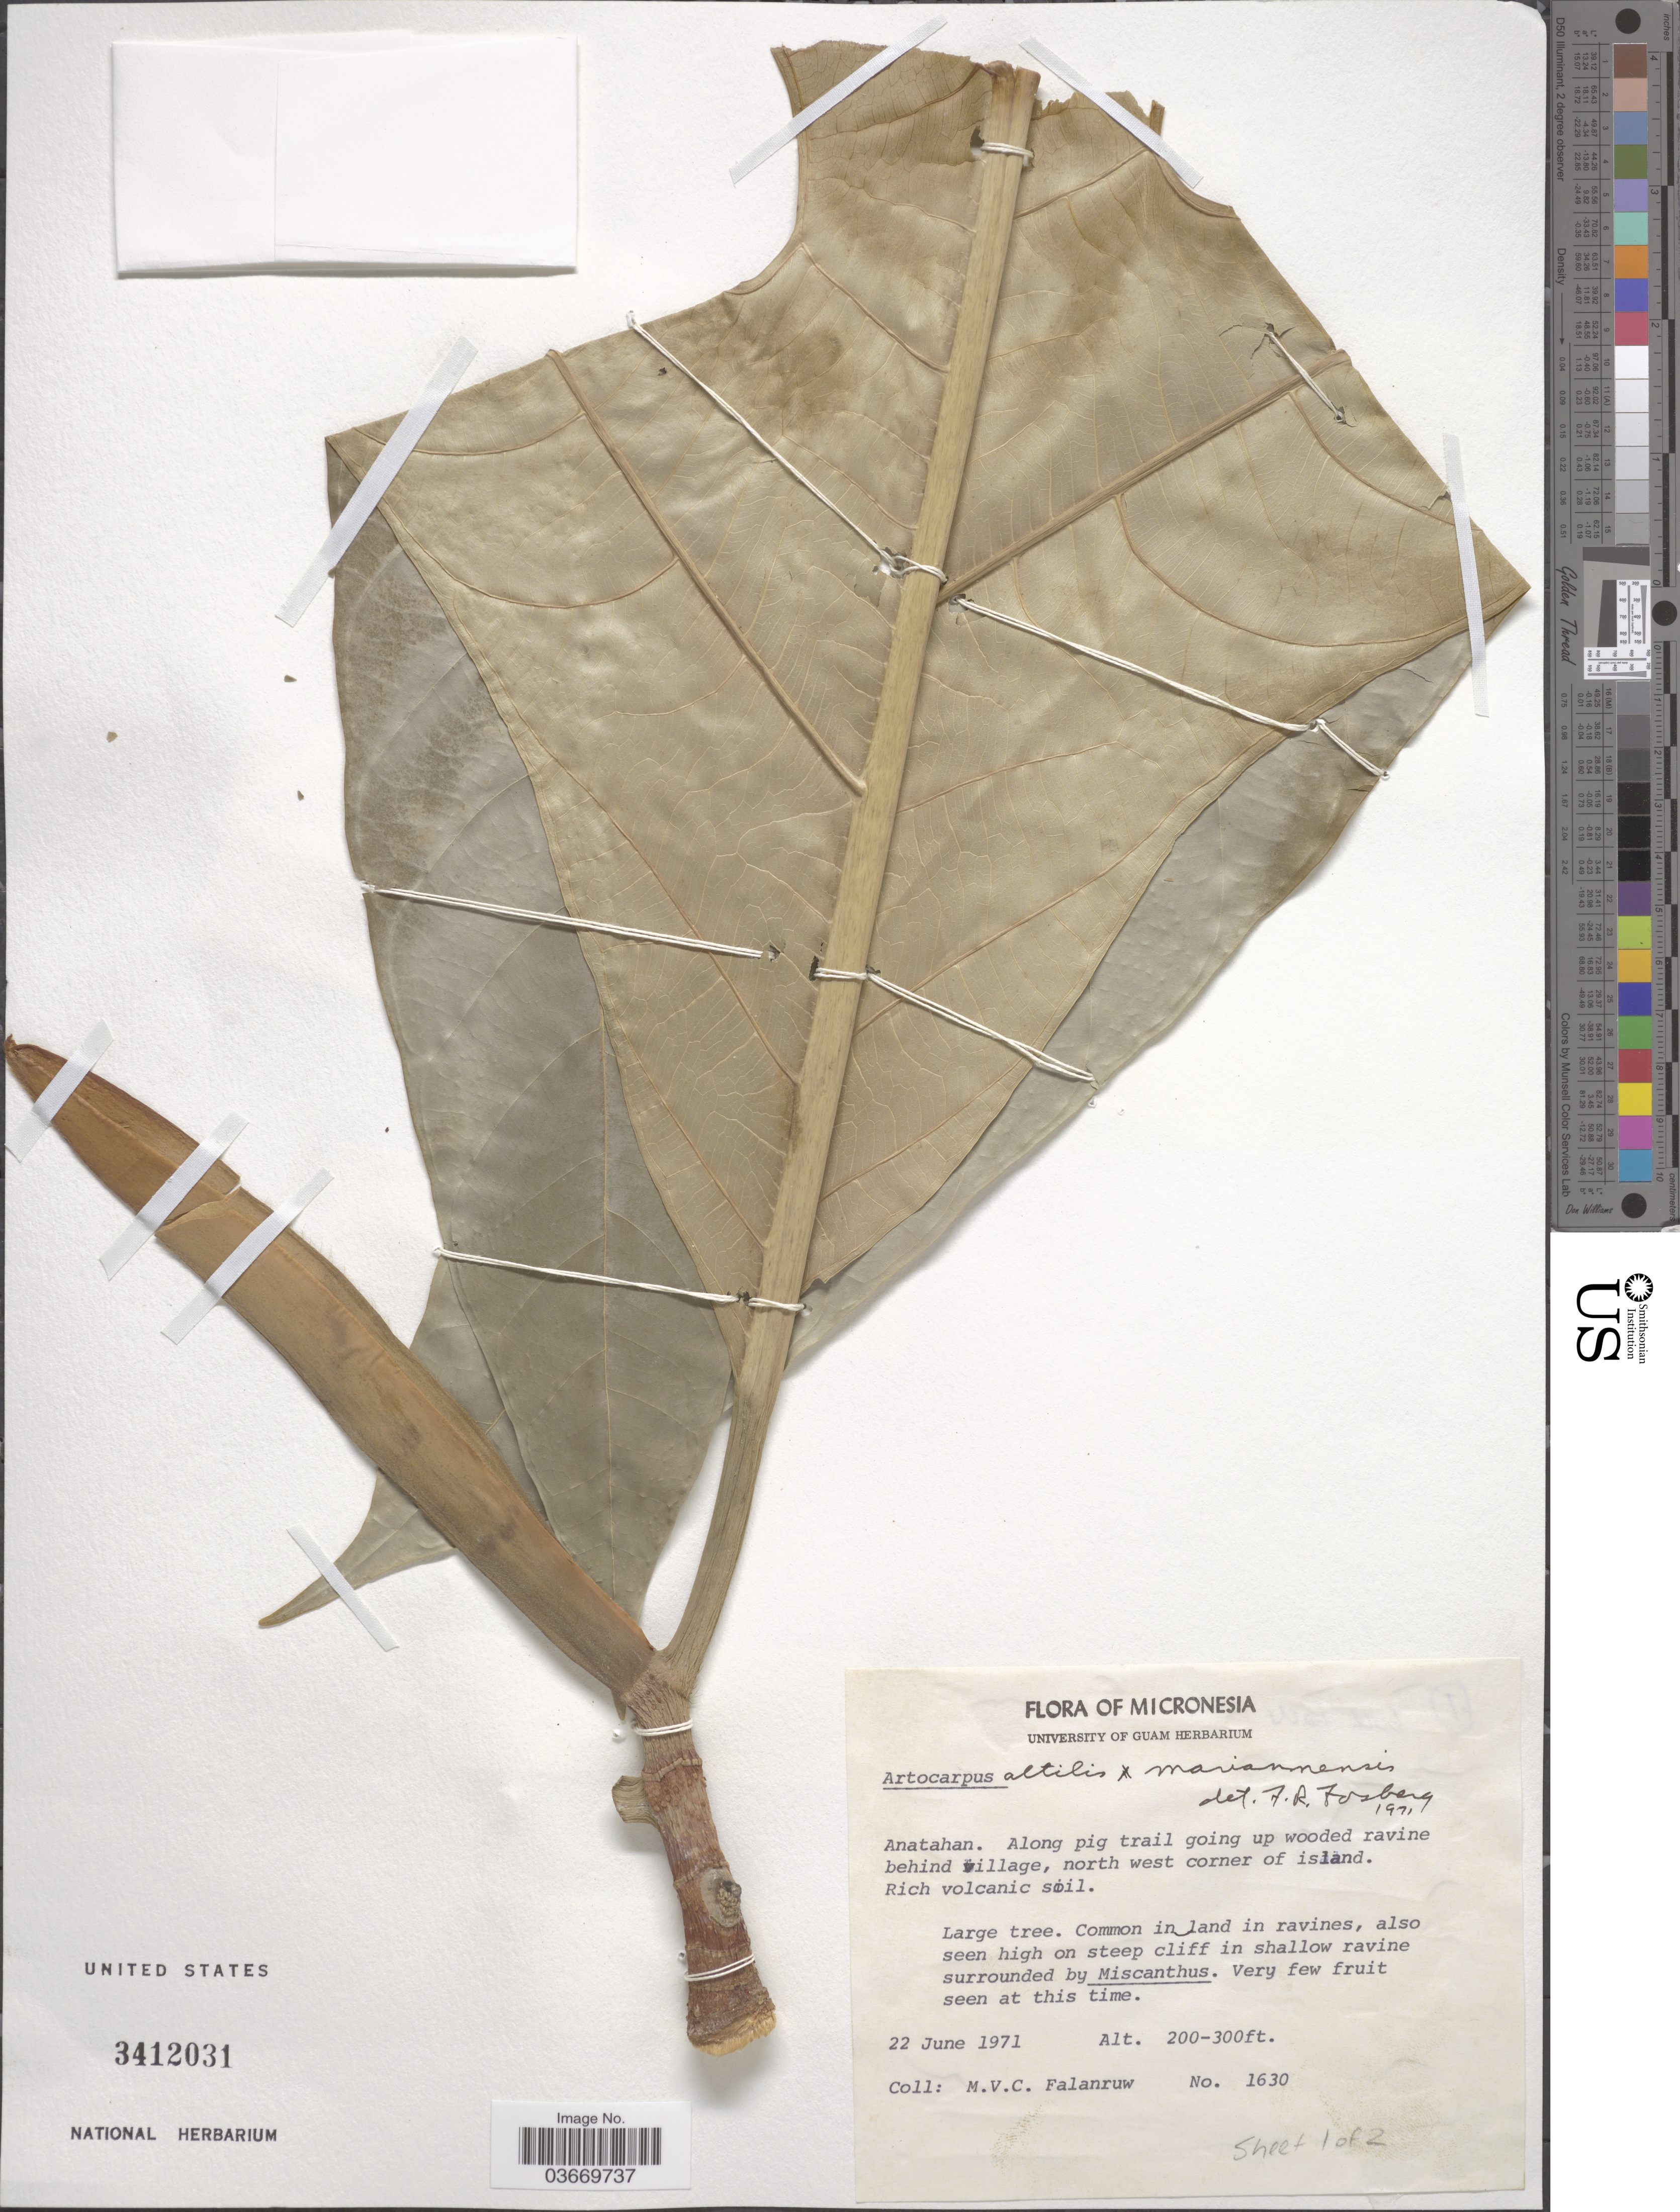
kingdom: Plantae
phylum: Tracheophyta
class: Magnoliopsida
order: Rosales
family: Moraceae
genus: Artocarpus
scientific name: Artocarpus altilis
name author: (Parkinson) Fosberg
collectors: M. V. Falanruw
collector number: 1630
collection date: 1971-06-22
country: Northern Mariana Islands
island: Anatahan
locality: Anatahan. Along pig trail going up wooded ravine behind village, north west corner of island.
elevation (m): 61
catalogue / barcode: US 3412031